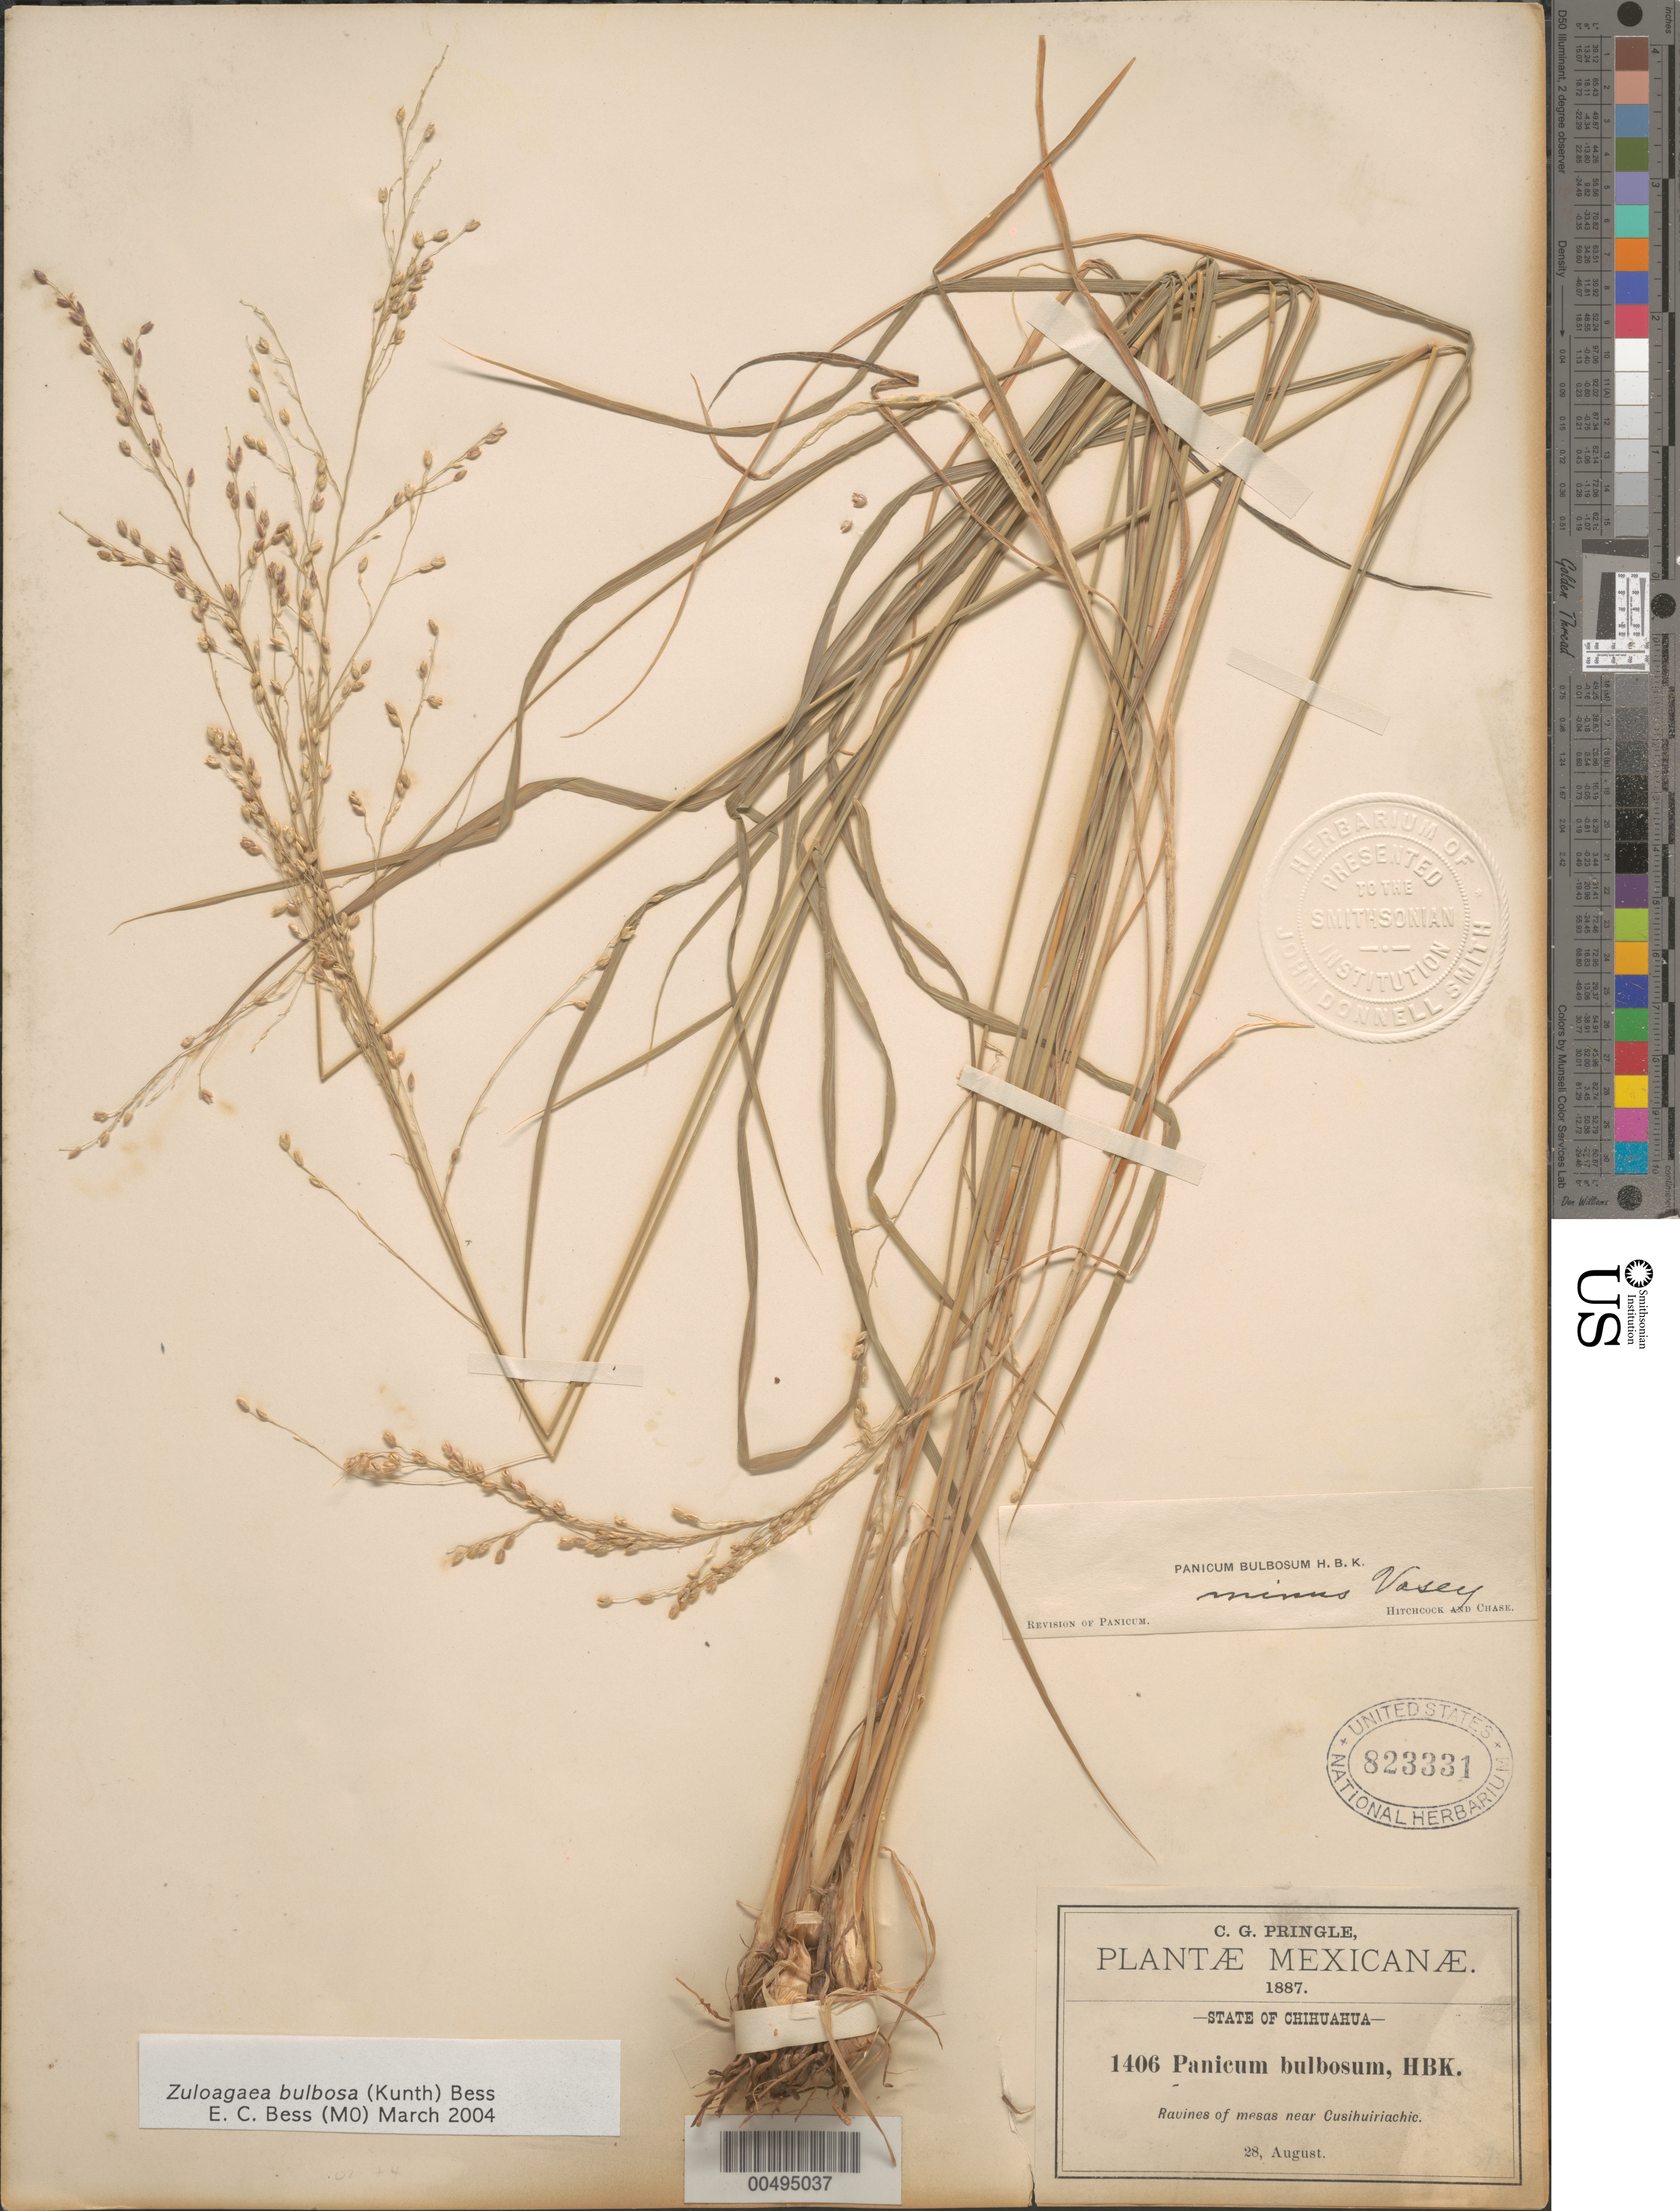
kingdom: Plantae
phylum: Tracheophyta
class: Liliopsida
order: Poales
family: Poaceae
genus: Panicum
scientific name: Panicum bulbosum subsp. sciaphilum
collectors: C. G. Pringle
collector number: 1406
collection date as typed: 28 Aug 1887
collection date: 1887-08-28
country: Mexico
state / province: Chihuahua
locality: Near Cusihuiriachic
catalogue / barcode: US 823331